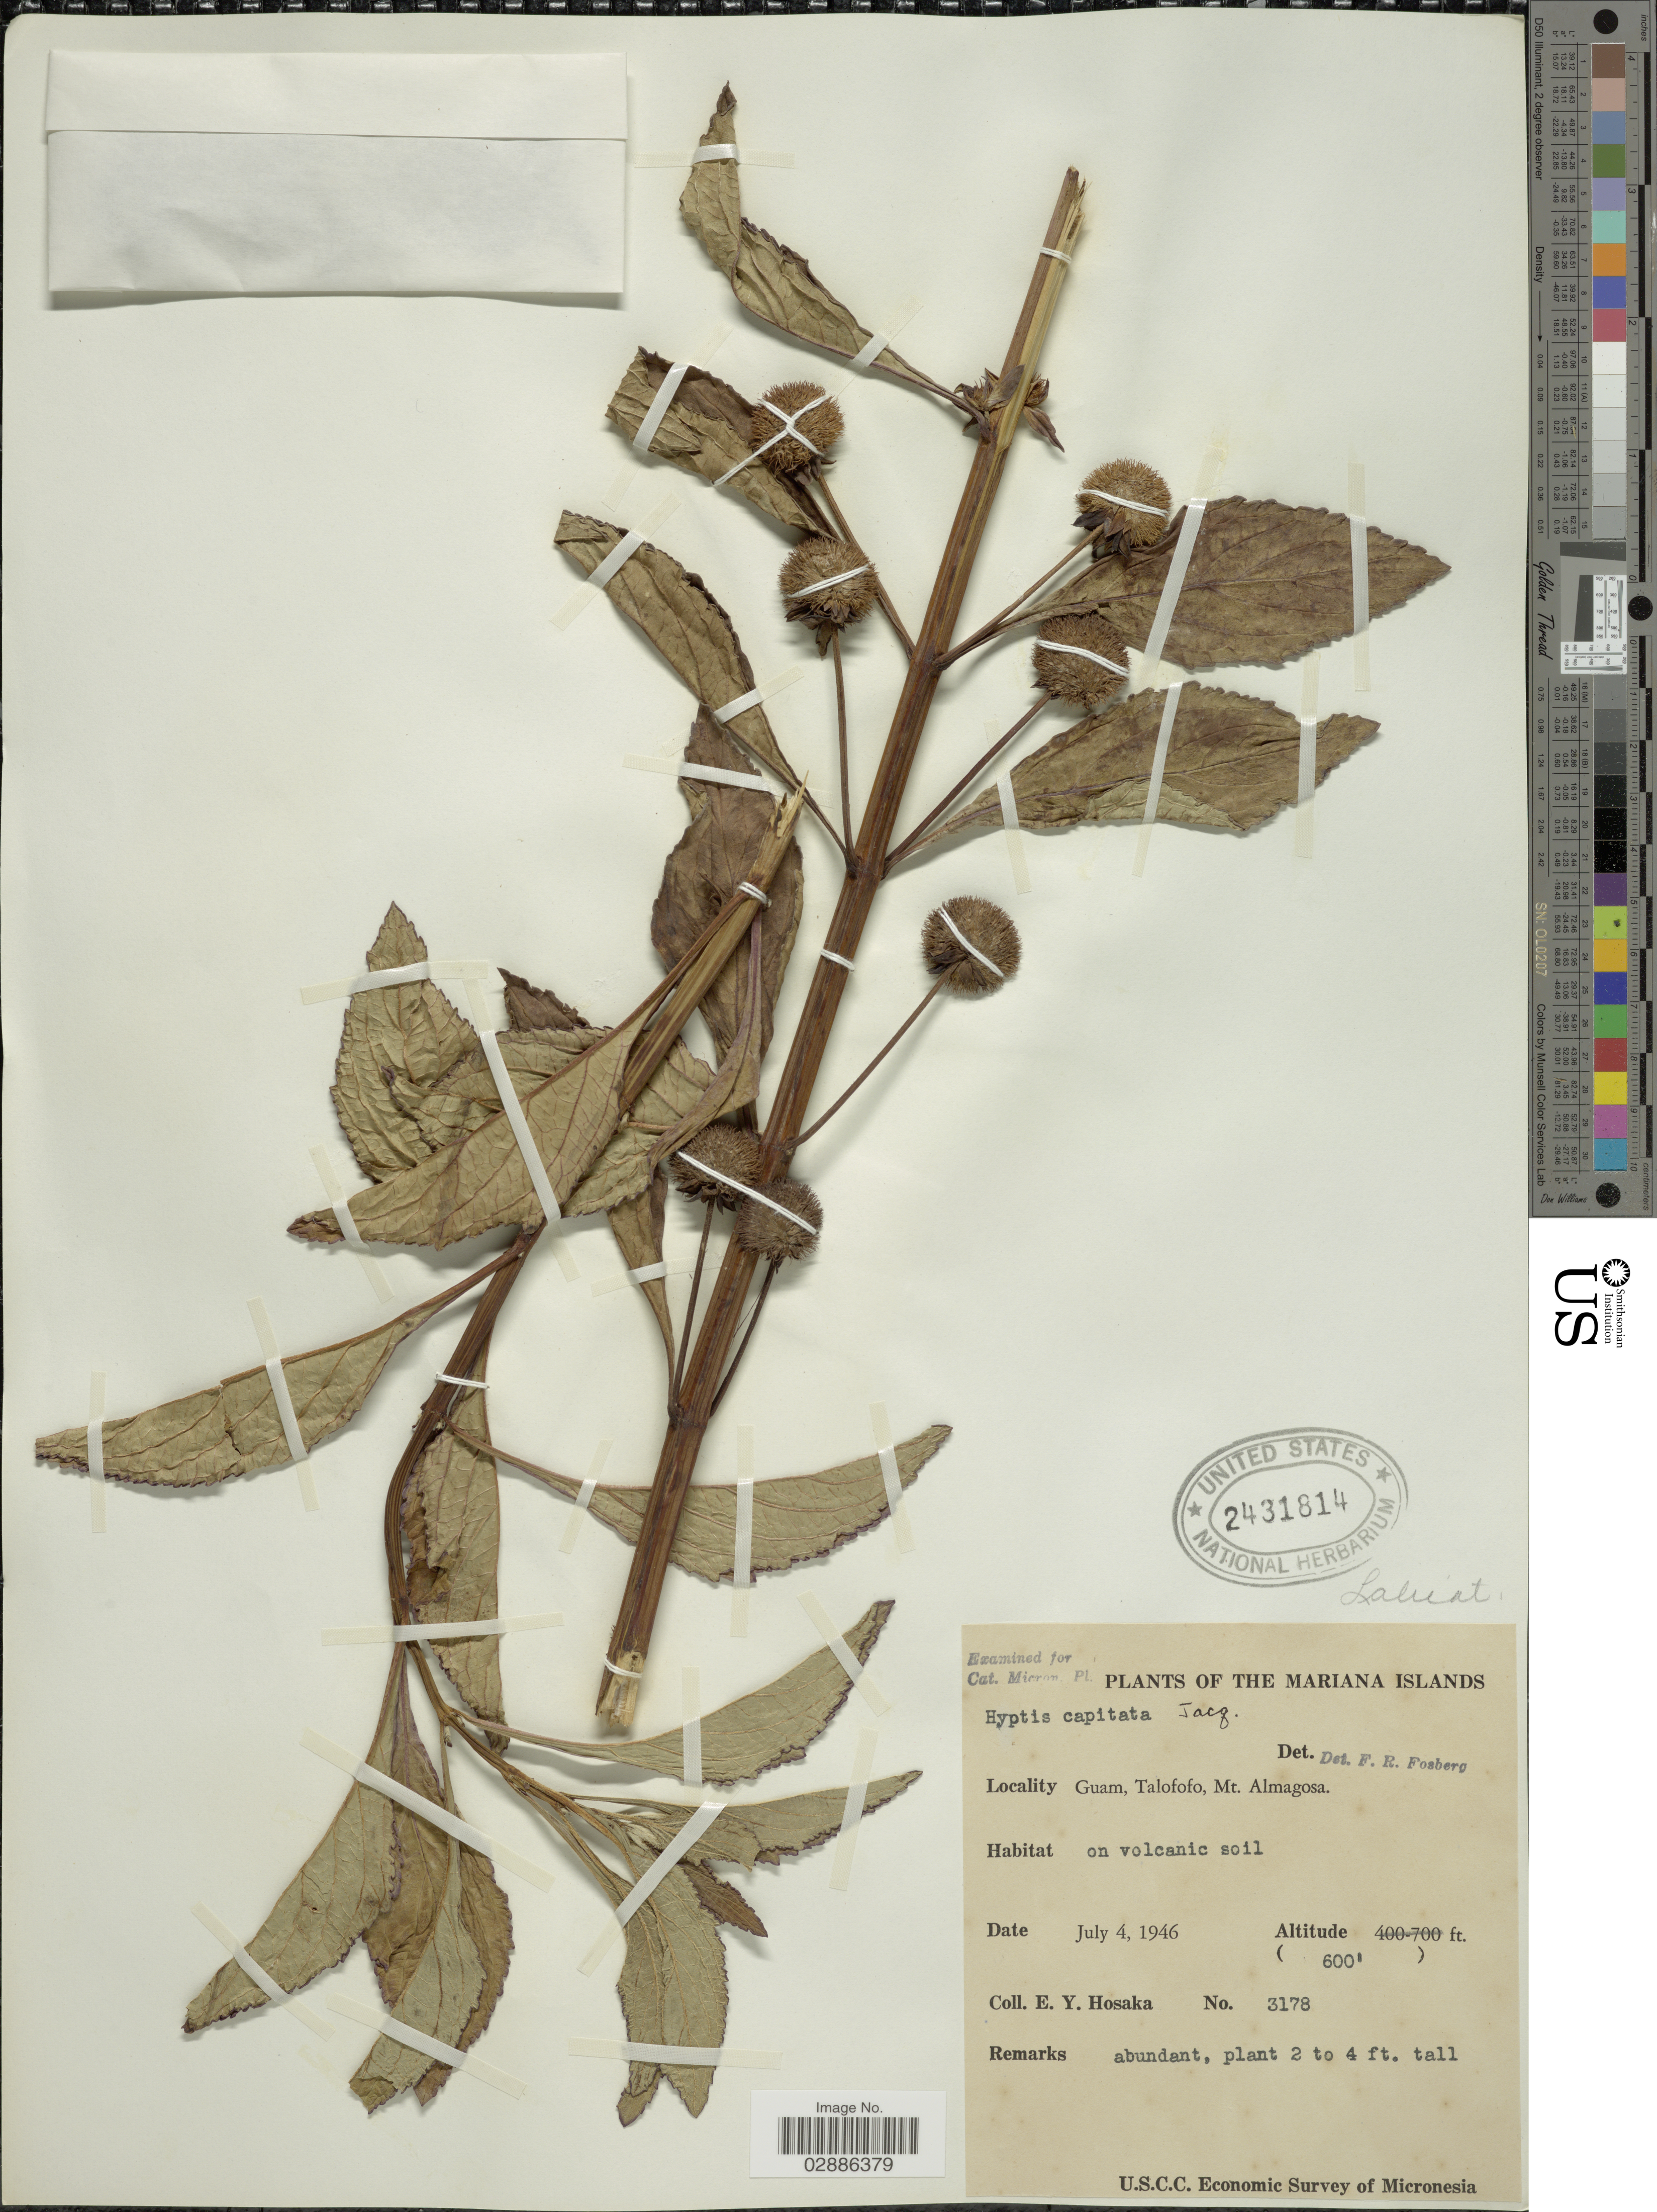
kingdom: Plantae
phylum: Tracheophyta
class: Magnoliopsida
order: Lamiales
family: Lamiaceae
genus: Hyptis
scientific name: Hyptis capitata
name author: Jacq.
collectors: E. Y. Hosaka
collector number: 3178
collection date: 1946-07-04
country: Guam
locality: The Mariana Islands, Guam, Talofofo, Mt. Almagosa.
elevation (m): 183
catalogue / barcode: US 2431814